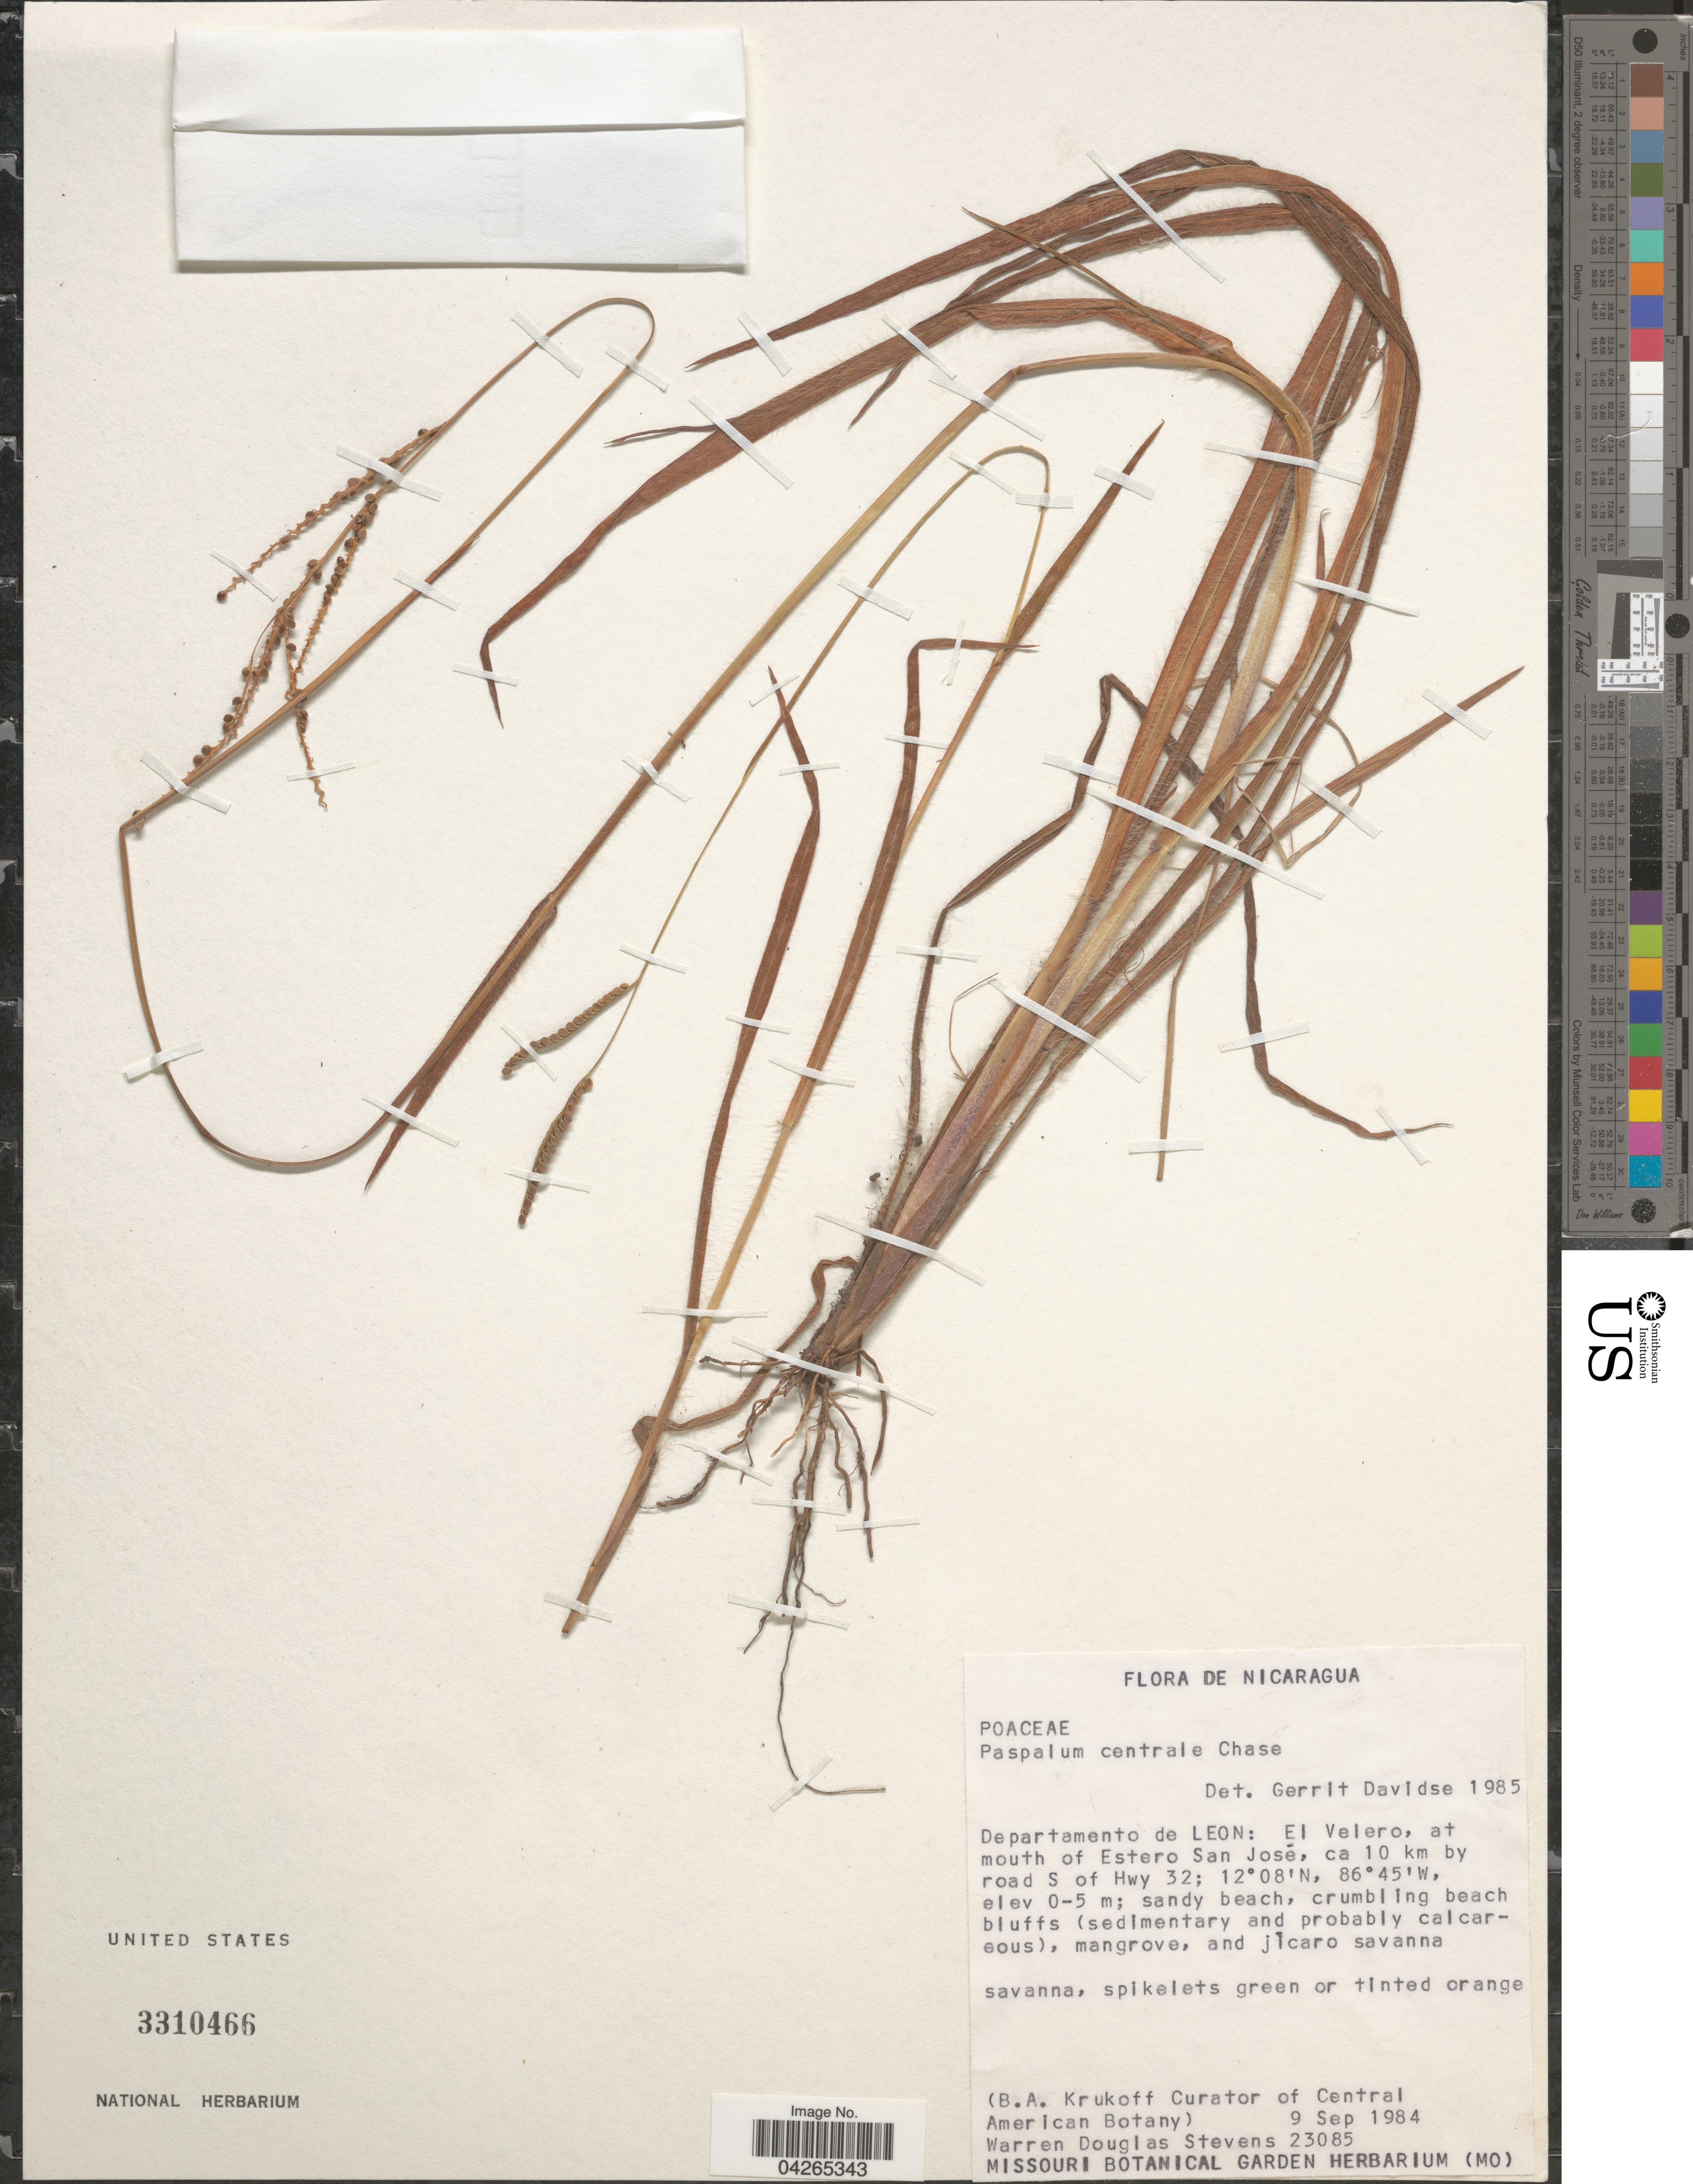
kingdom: Plantae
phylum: Tracheophyta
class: Liliopsida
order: Poales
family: Poaceae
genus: Paspalum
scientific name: Paspalum centrale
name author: Chase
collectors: W. D. Stevens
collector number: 23085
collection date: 1984-09-09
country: Nicaragua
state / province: Leon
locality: Departamento de Leon: El Velero, at mouth of Estero San José, ca 10 km by road S of Hwy 32.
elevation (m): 0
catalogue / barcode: US 3310466